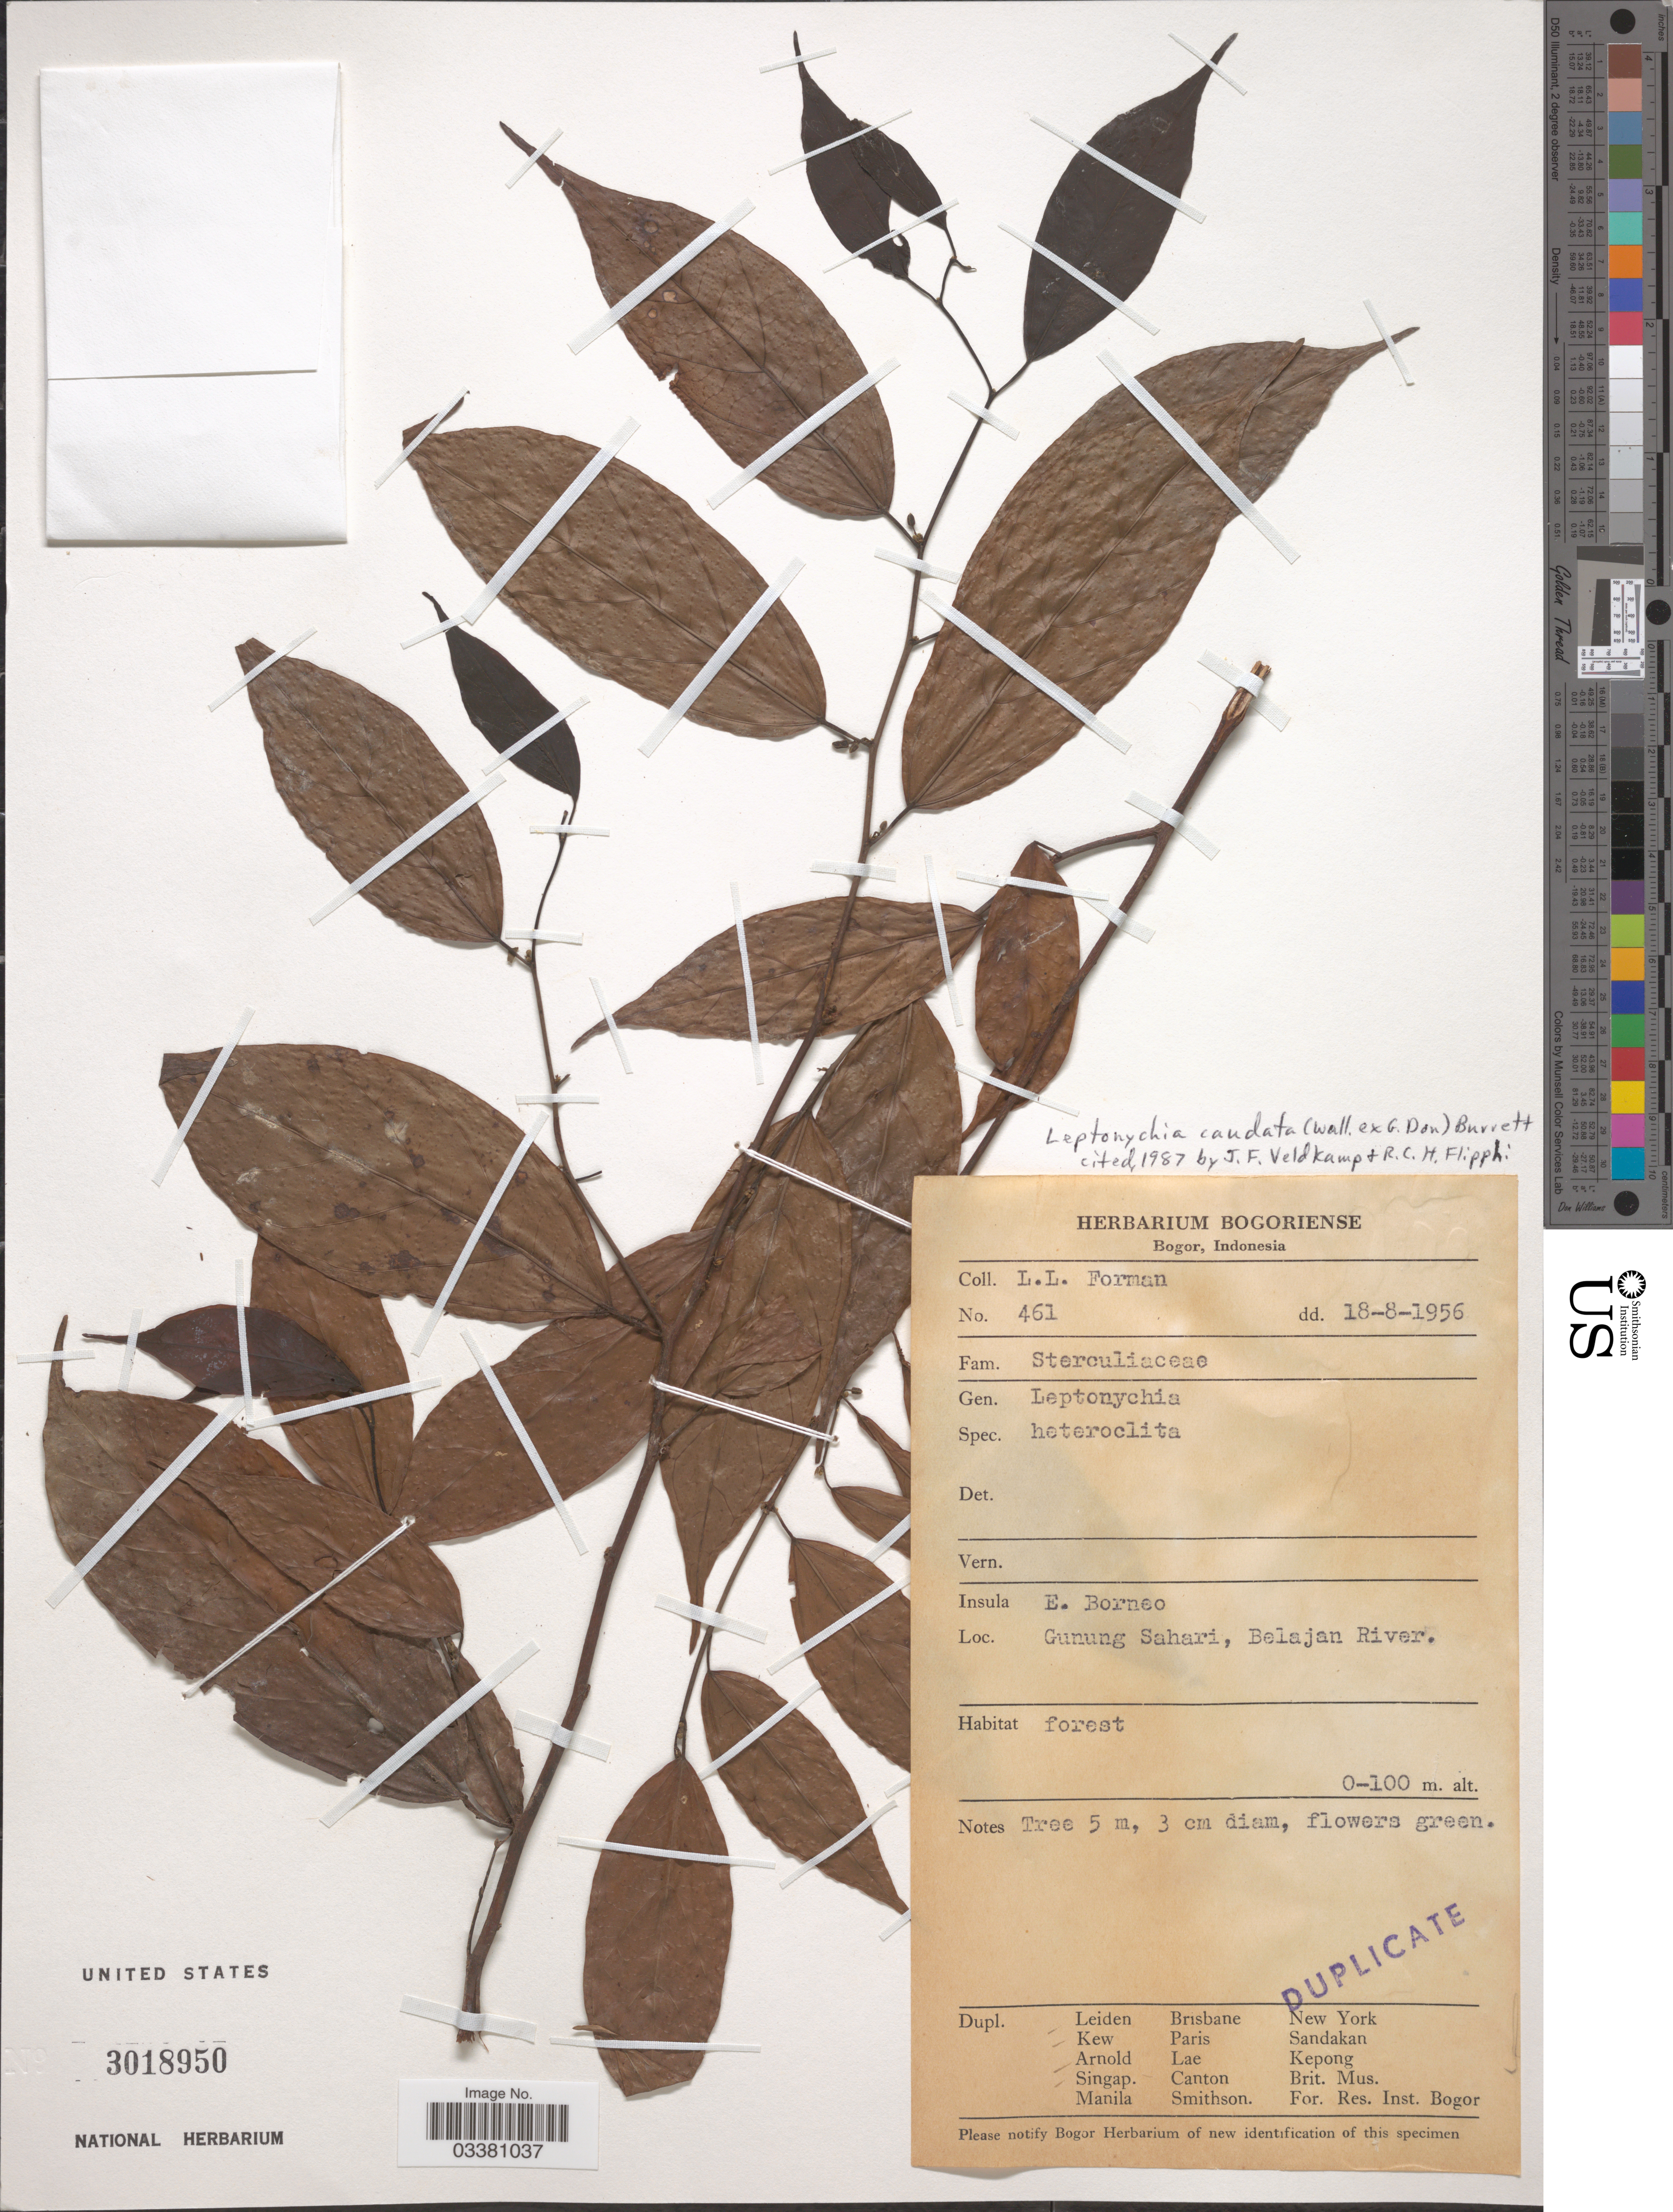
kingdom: Plantae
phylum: Tracheophyta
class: Magnoliopsida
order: Malvales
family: Malvaceae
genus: Leptonychia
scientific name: Leptonychia caudata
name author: Burret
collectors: L. Forman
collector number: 461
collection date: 1956-08-18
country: Indonesia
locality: Insula E. Borneo. Gunung Sahari, Belajan River.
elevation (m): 0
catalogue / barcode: US 3018950